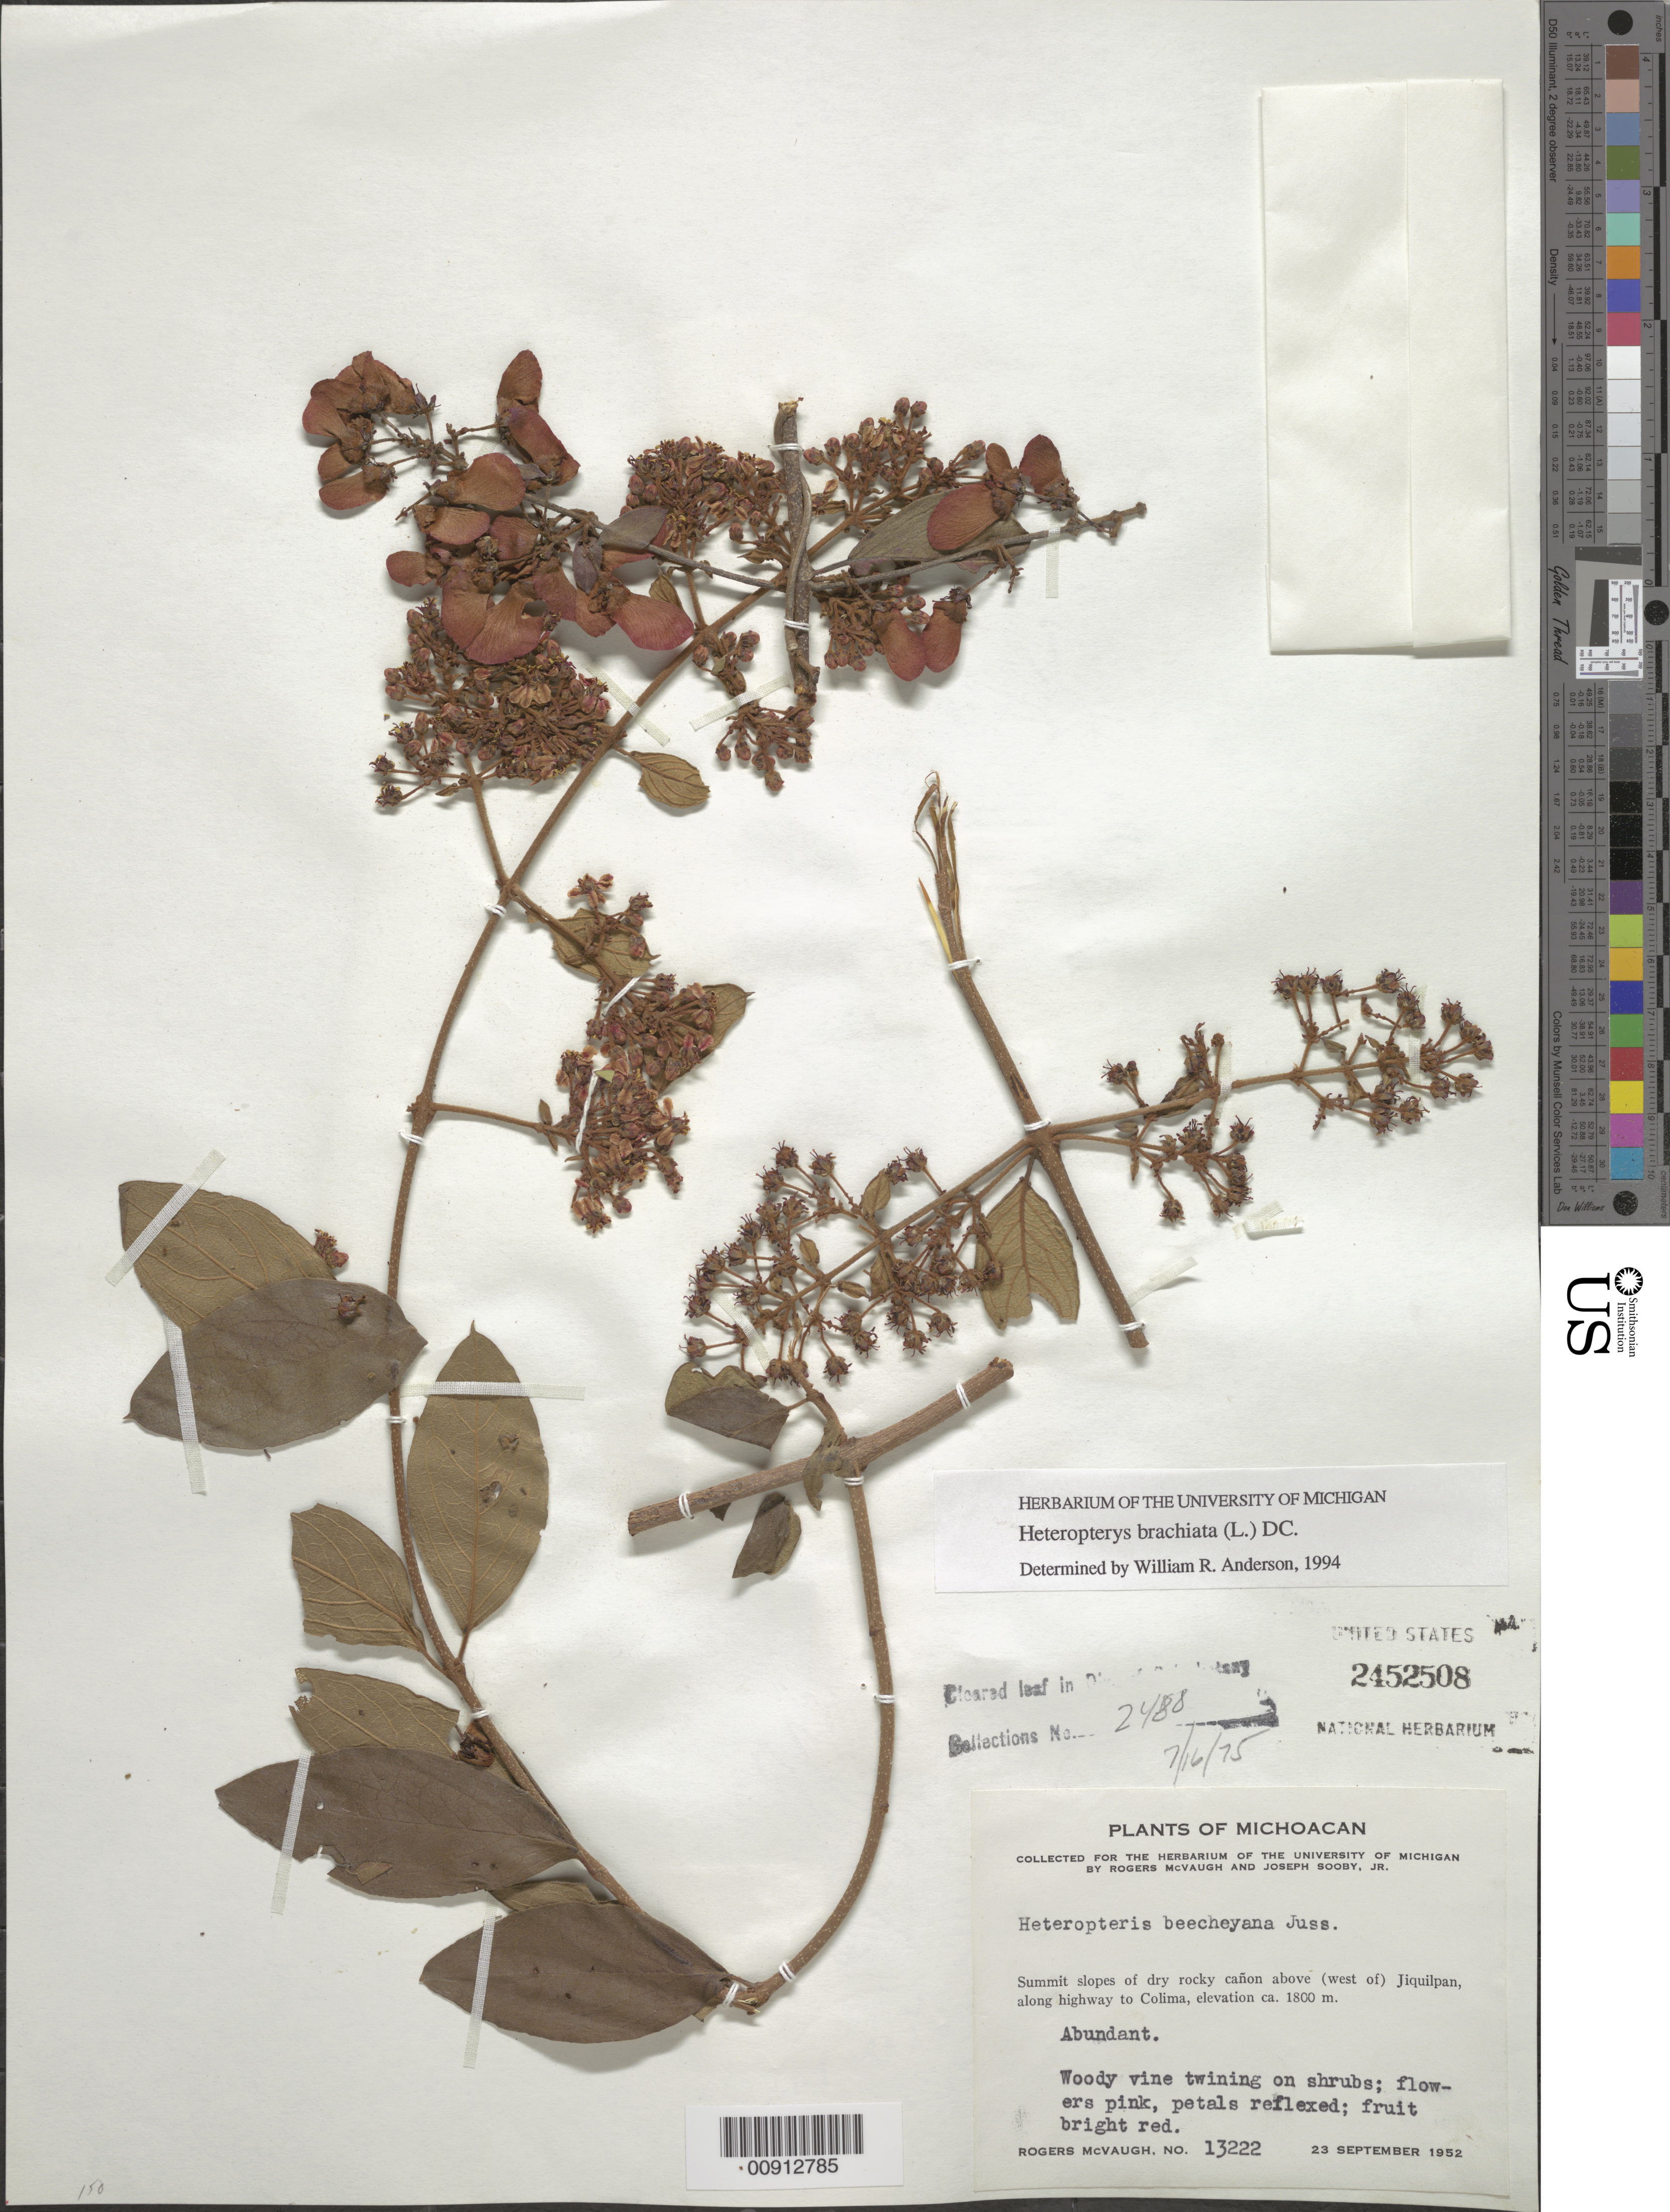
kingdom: Plantae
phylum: Tracheophyta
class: Magnoliopsida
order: Malpighiales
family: Malpighiaceae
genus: Heteropterys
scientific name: Heteropterys brachiata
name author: (L.) DC.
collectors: R. McVaugh & J. Sooby Jr.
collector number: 13222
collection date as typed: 23 Sep 1952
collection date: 1952-09-23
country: Mexico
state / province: Michoacán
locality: Summit slopes of dry rocky cañon above (west of) Jiquilpan, along highway to Colima.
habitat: Summit slopes of dry rocky cañon. Vine twining on shrubs.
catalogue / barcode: US 2452508